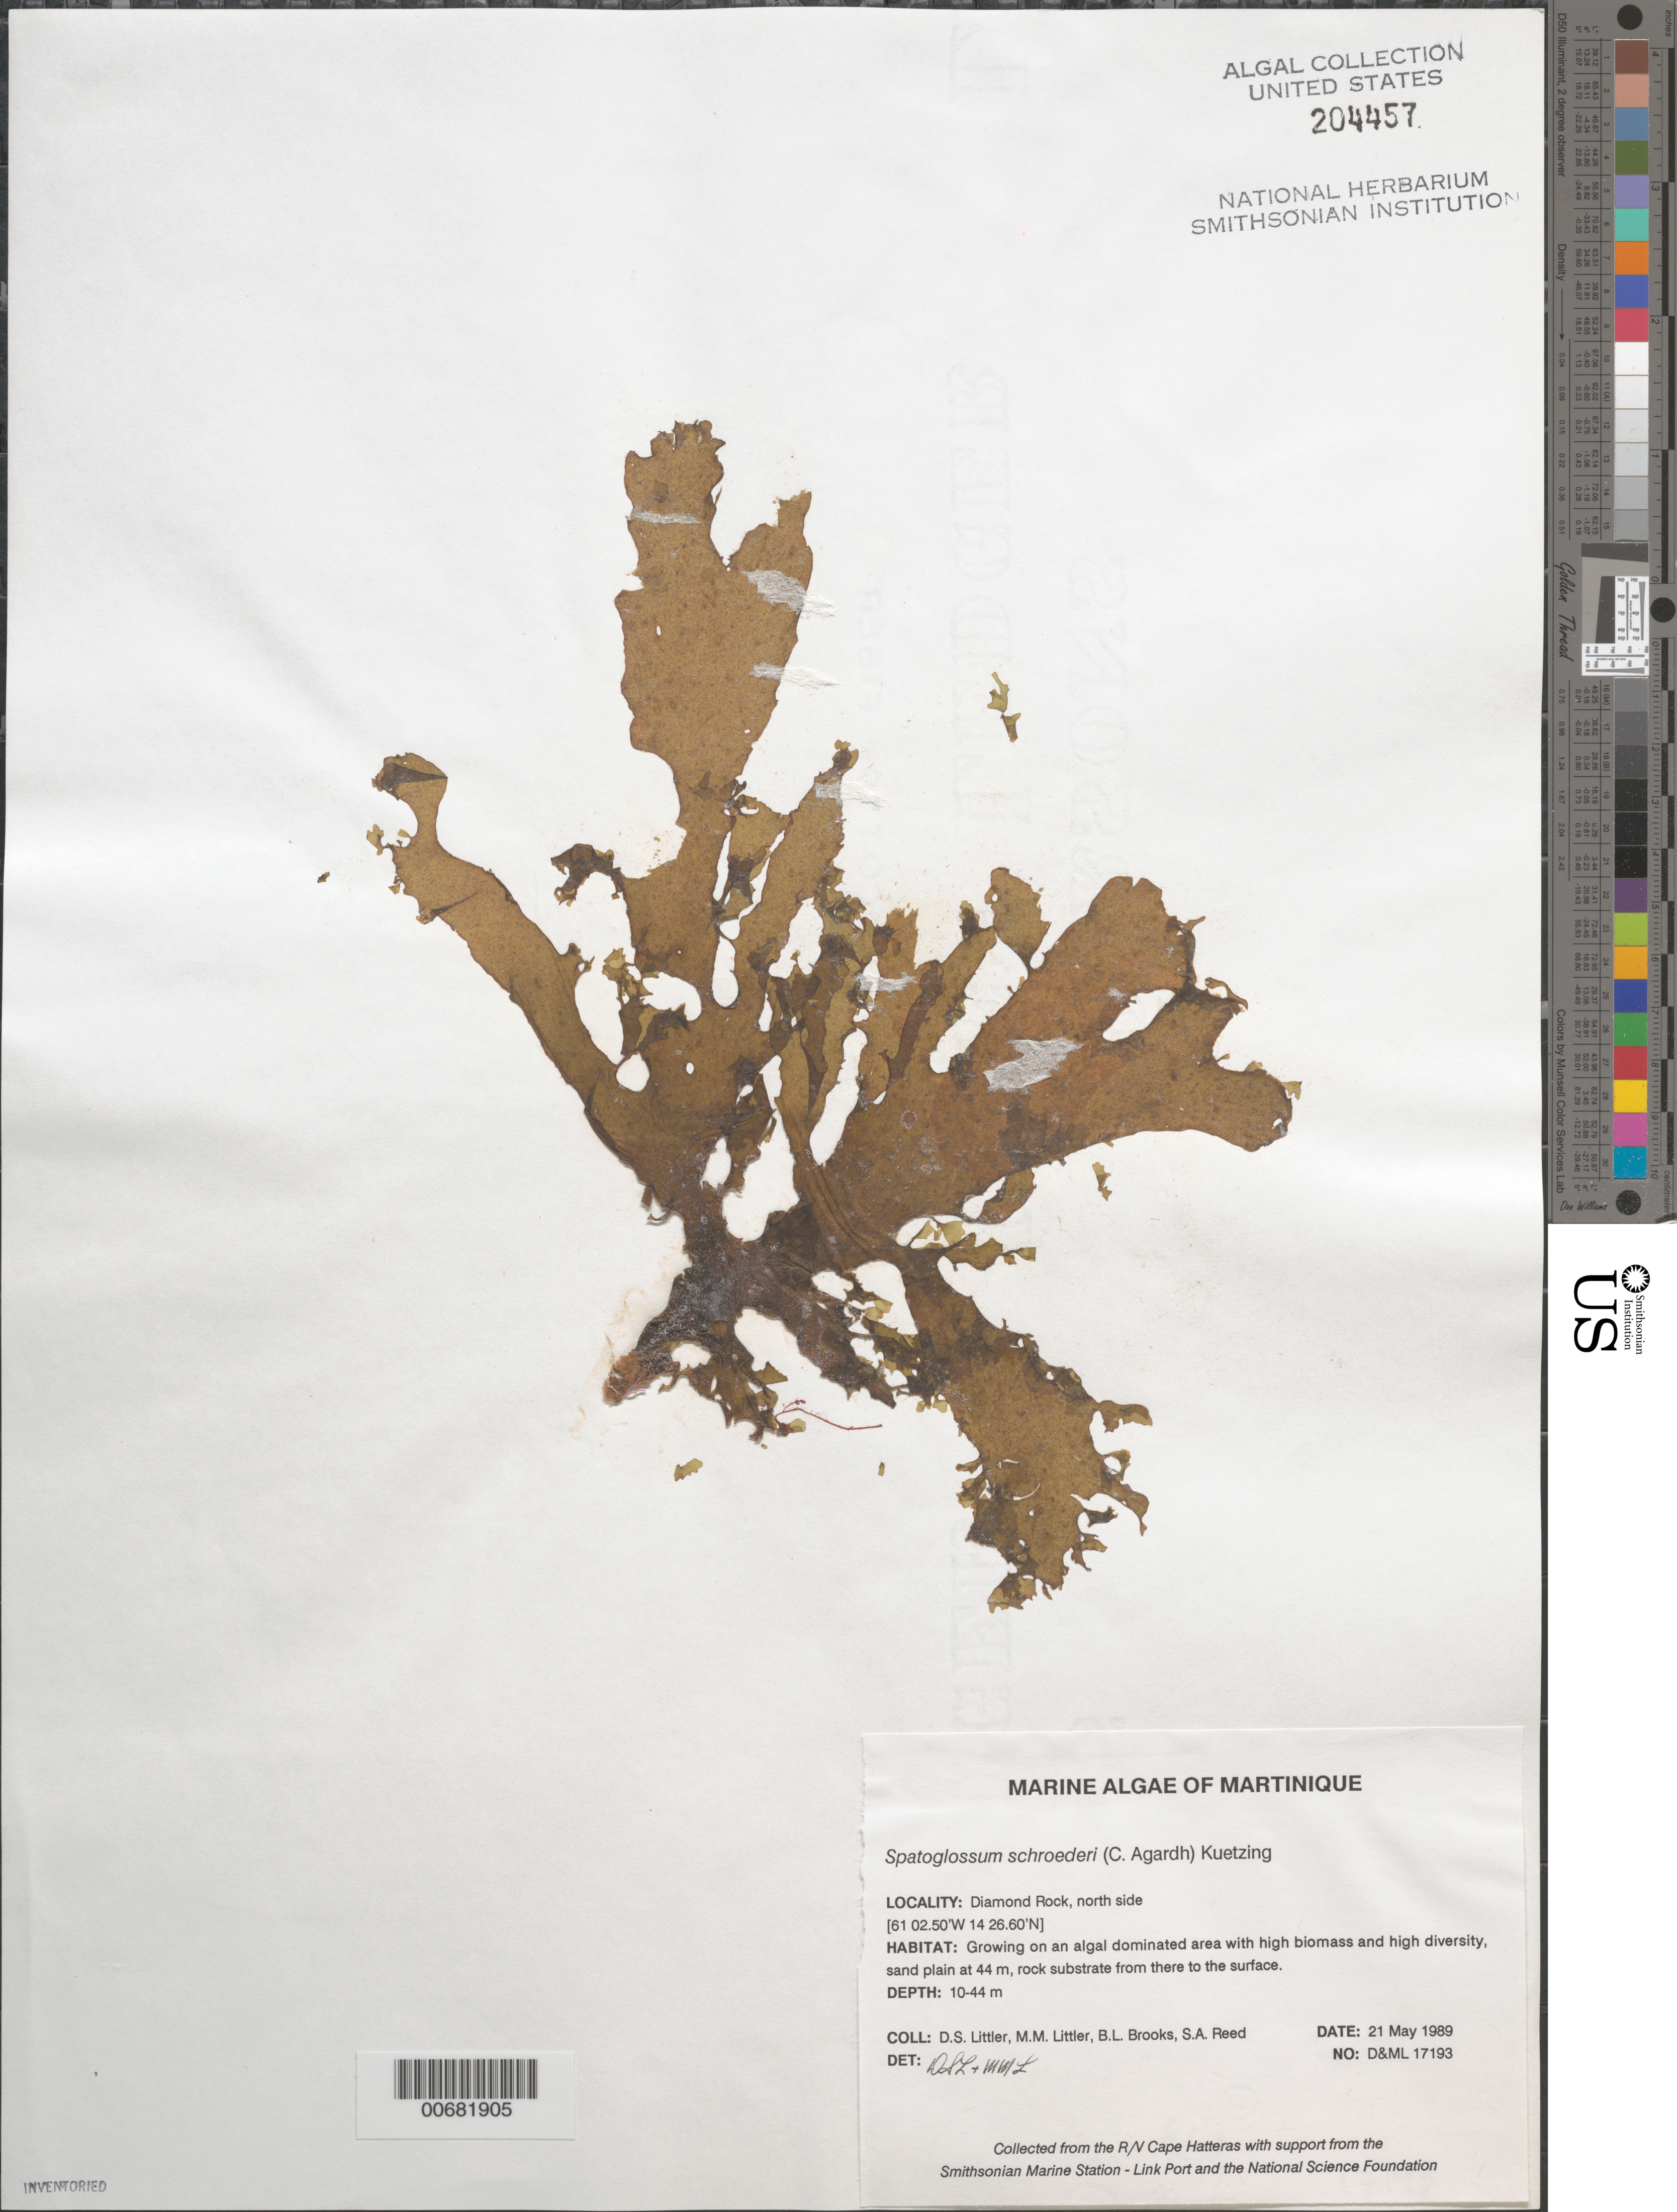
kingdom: Chromista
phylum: Ochrophyta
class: Phaeophyceae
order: Dictyotales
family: Dictyotaceae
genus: Spatoglossum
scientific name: Spatoglossum schroederi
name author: (C. Agardh) Kütz.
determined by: Littler, D. S.; Littler, M. M.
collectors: D. S. Littler, M. M. Littler, B. Brooks & S. Reed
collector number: D&ML 17193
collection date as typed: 21 May 1989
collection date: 1989-05-21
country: Martinique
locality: Diamond Rock, north side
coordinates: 14 26.60' N, 61 02.50' W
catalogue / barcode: US 204457